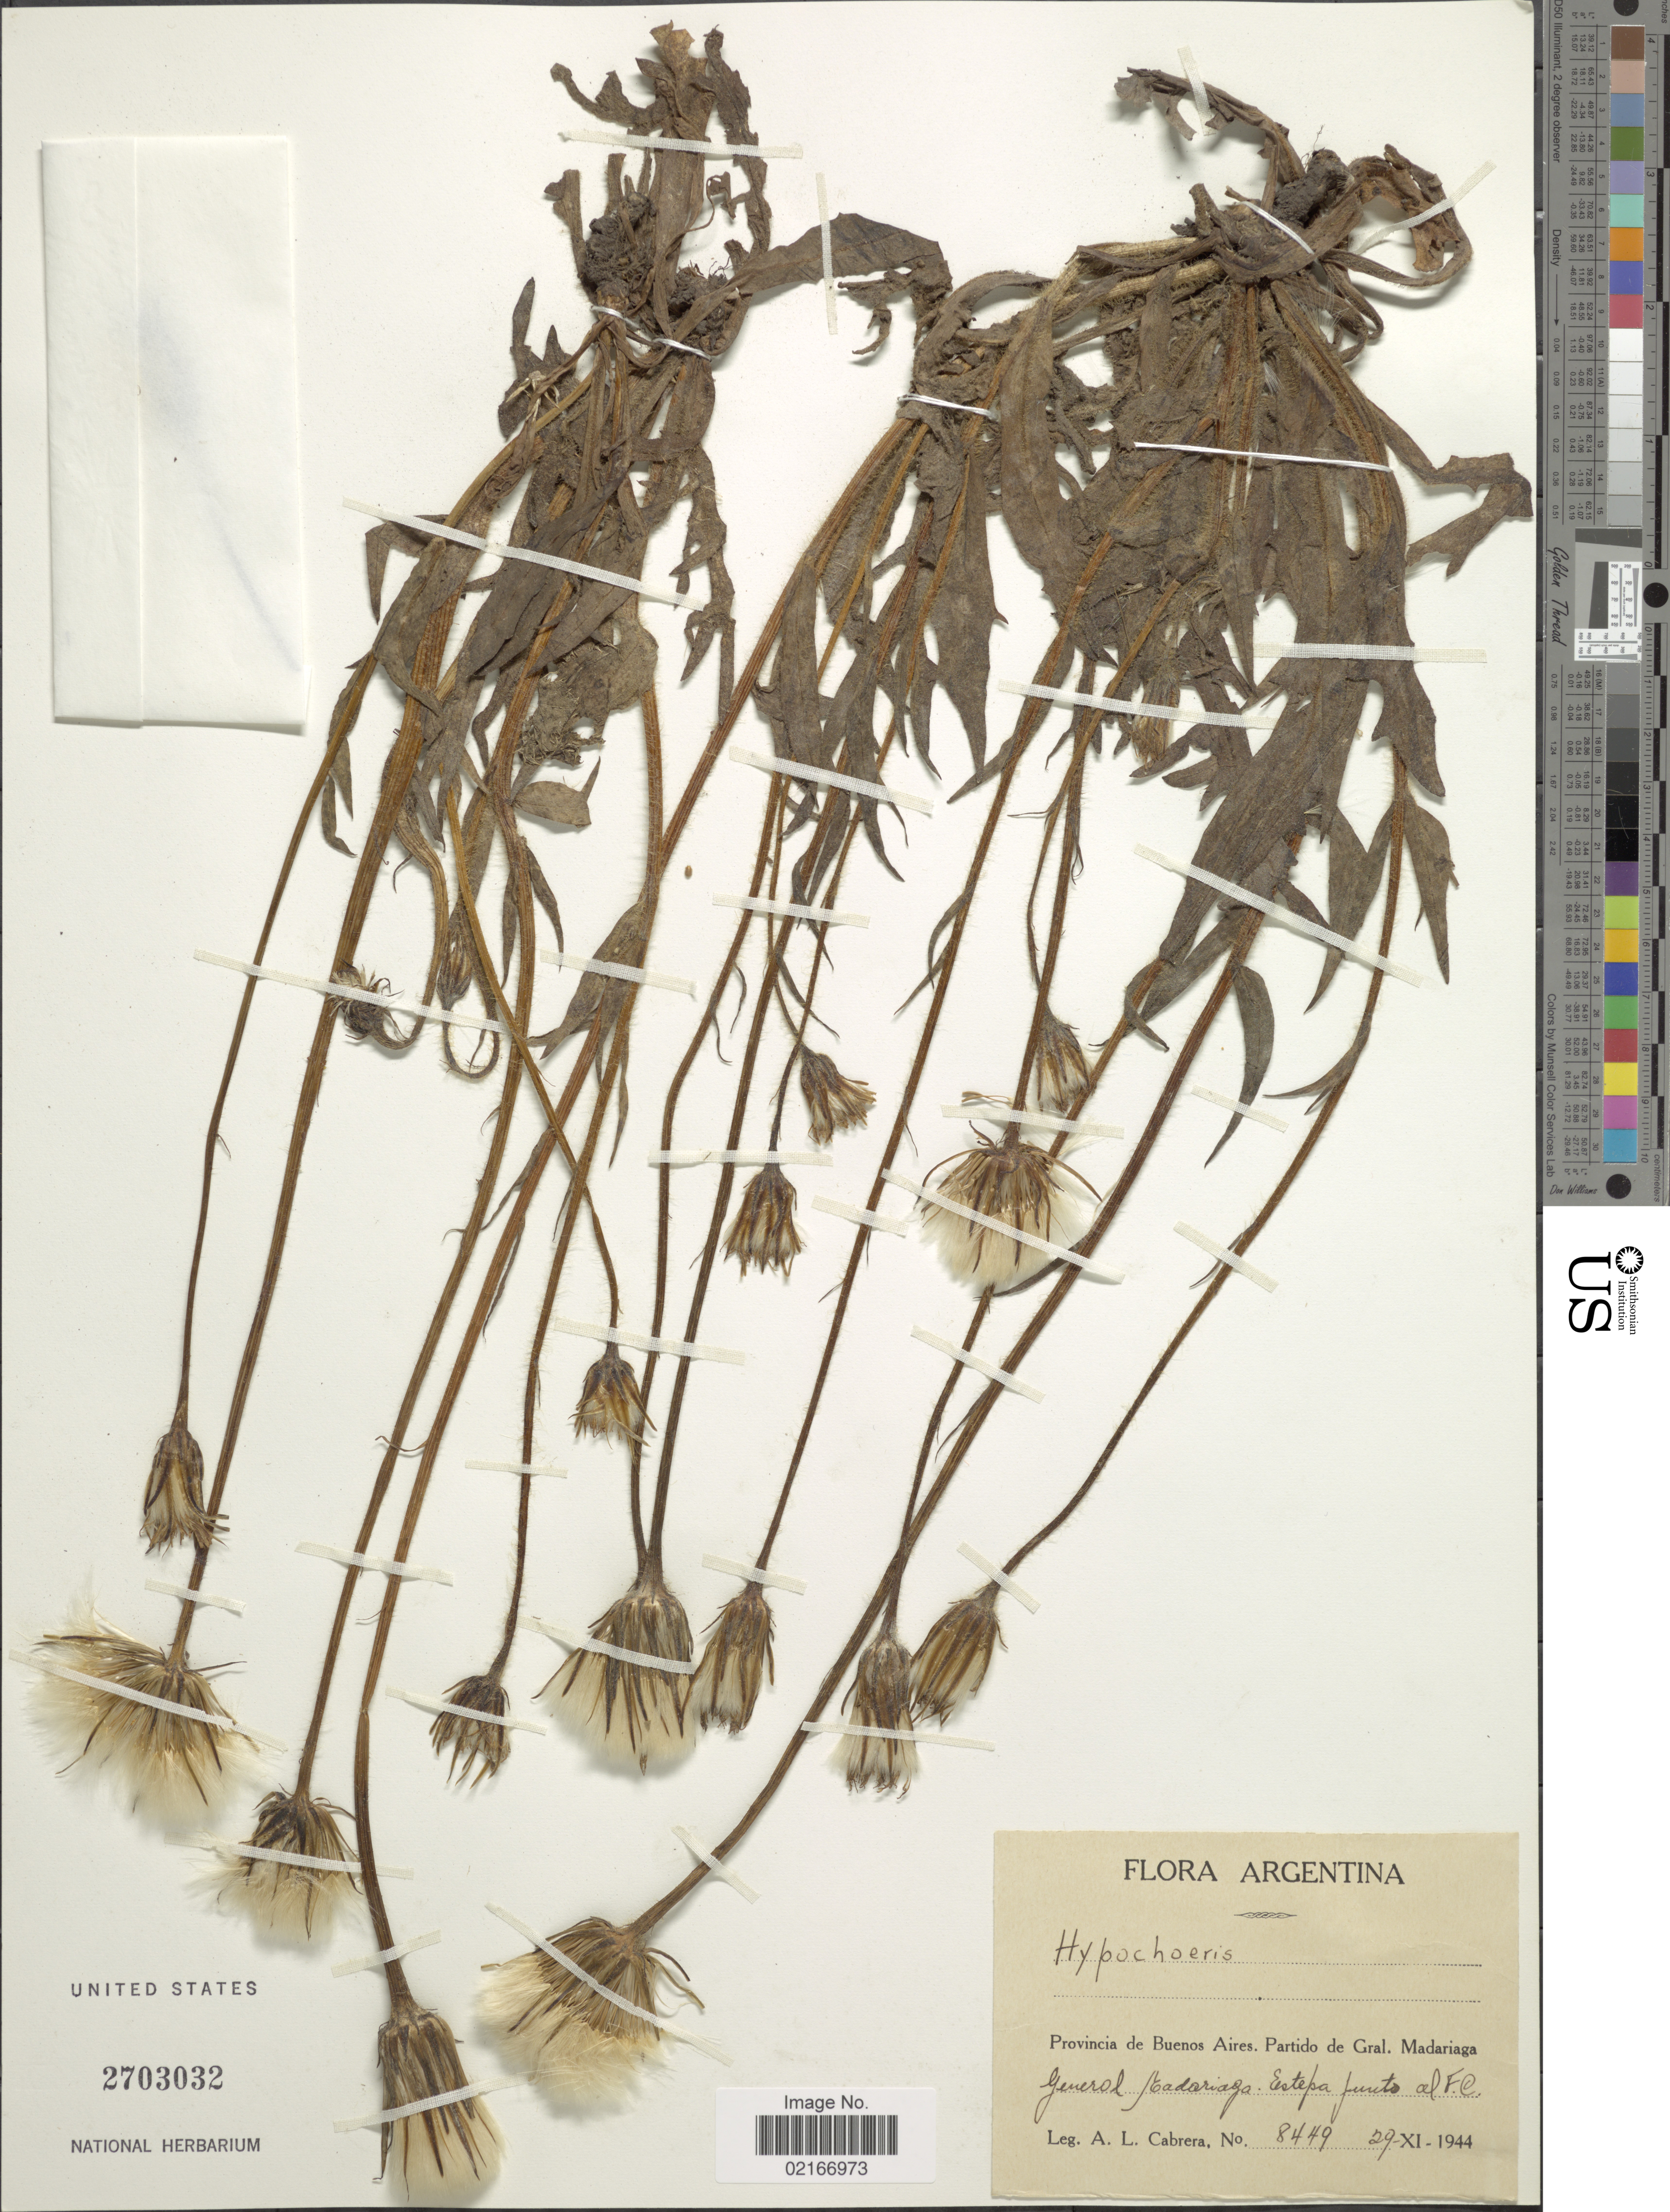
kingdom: Plantae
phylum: Tracheophyta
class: Magnoliopsida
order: Asterales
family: Asteraceae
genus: Hypochaeris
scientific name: Hypochaeris megapotamica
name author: Cabrera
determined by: Mailhos, Ary, (MVFA), Universidad de la Republica (URUGUAY)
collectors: A. L. Cabrera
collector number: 8449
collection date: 1944-11-29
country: Argentina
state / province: Buenos Aires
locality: Partido de Gral. Madariaga. General Madariaga. Estepo junta al F.C.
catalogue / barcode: US 2703032